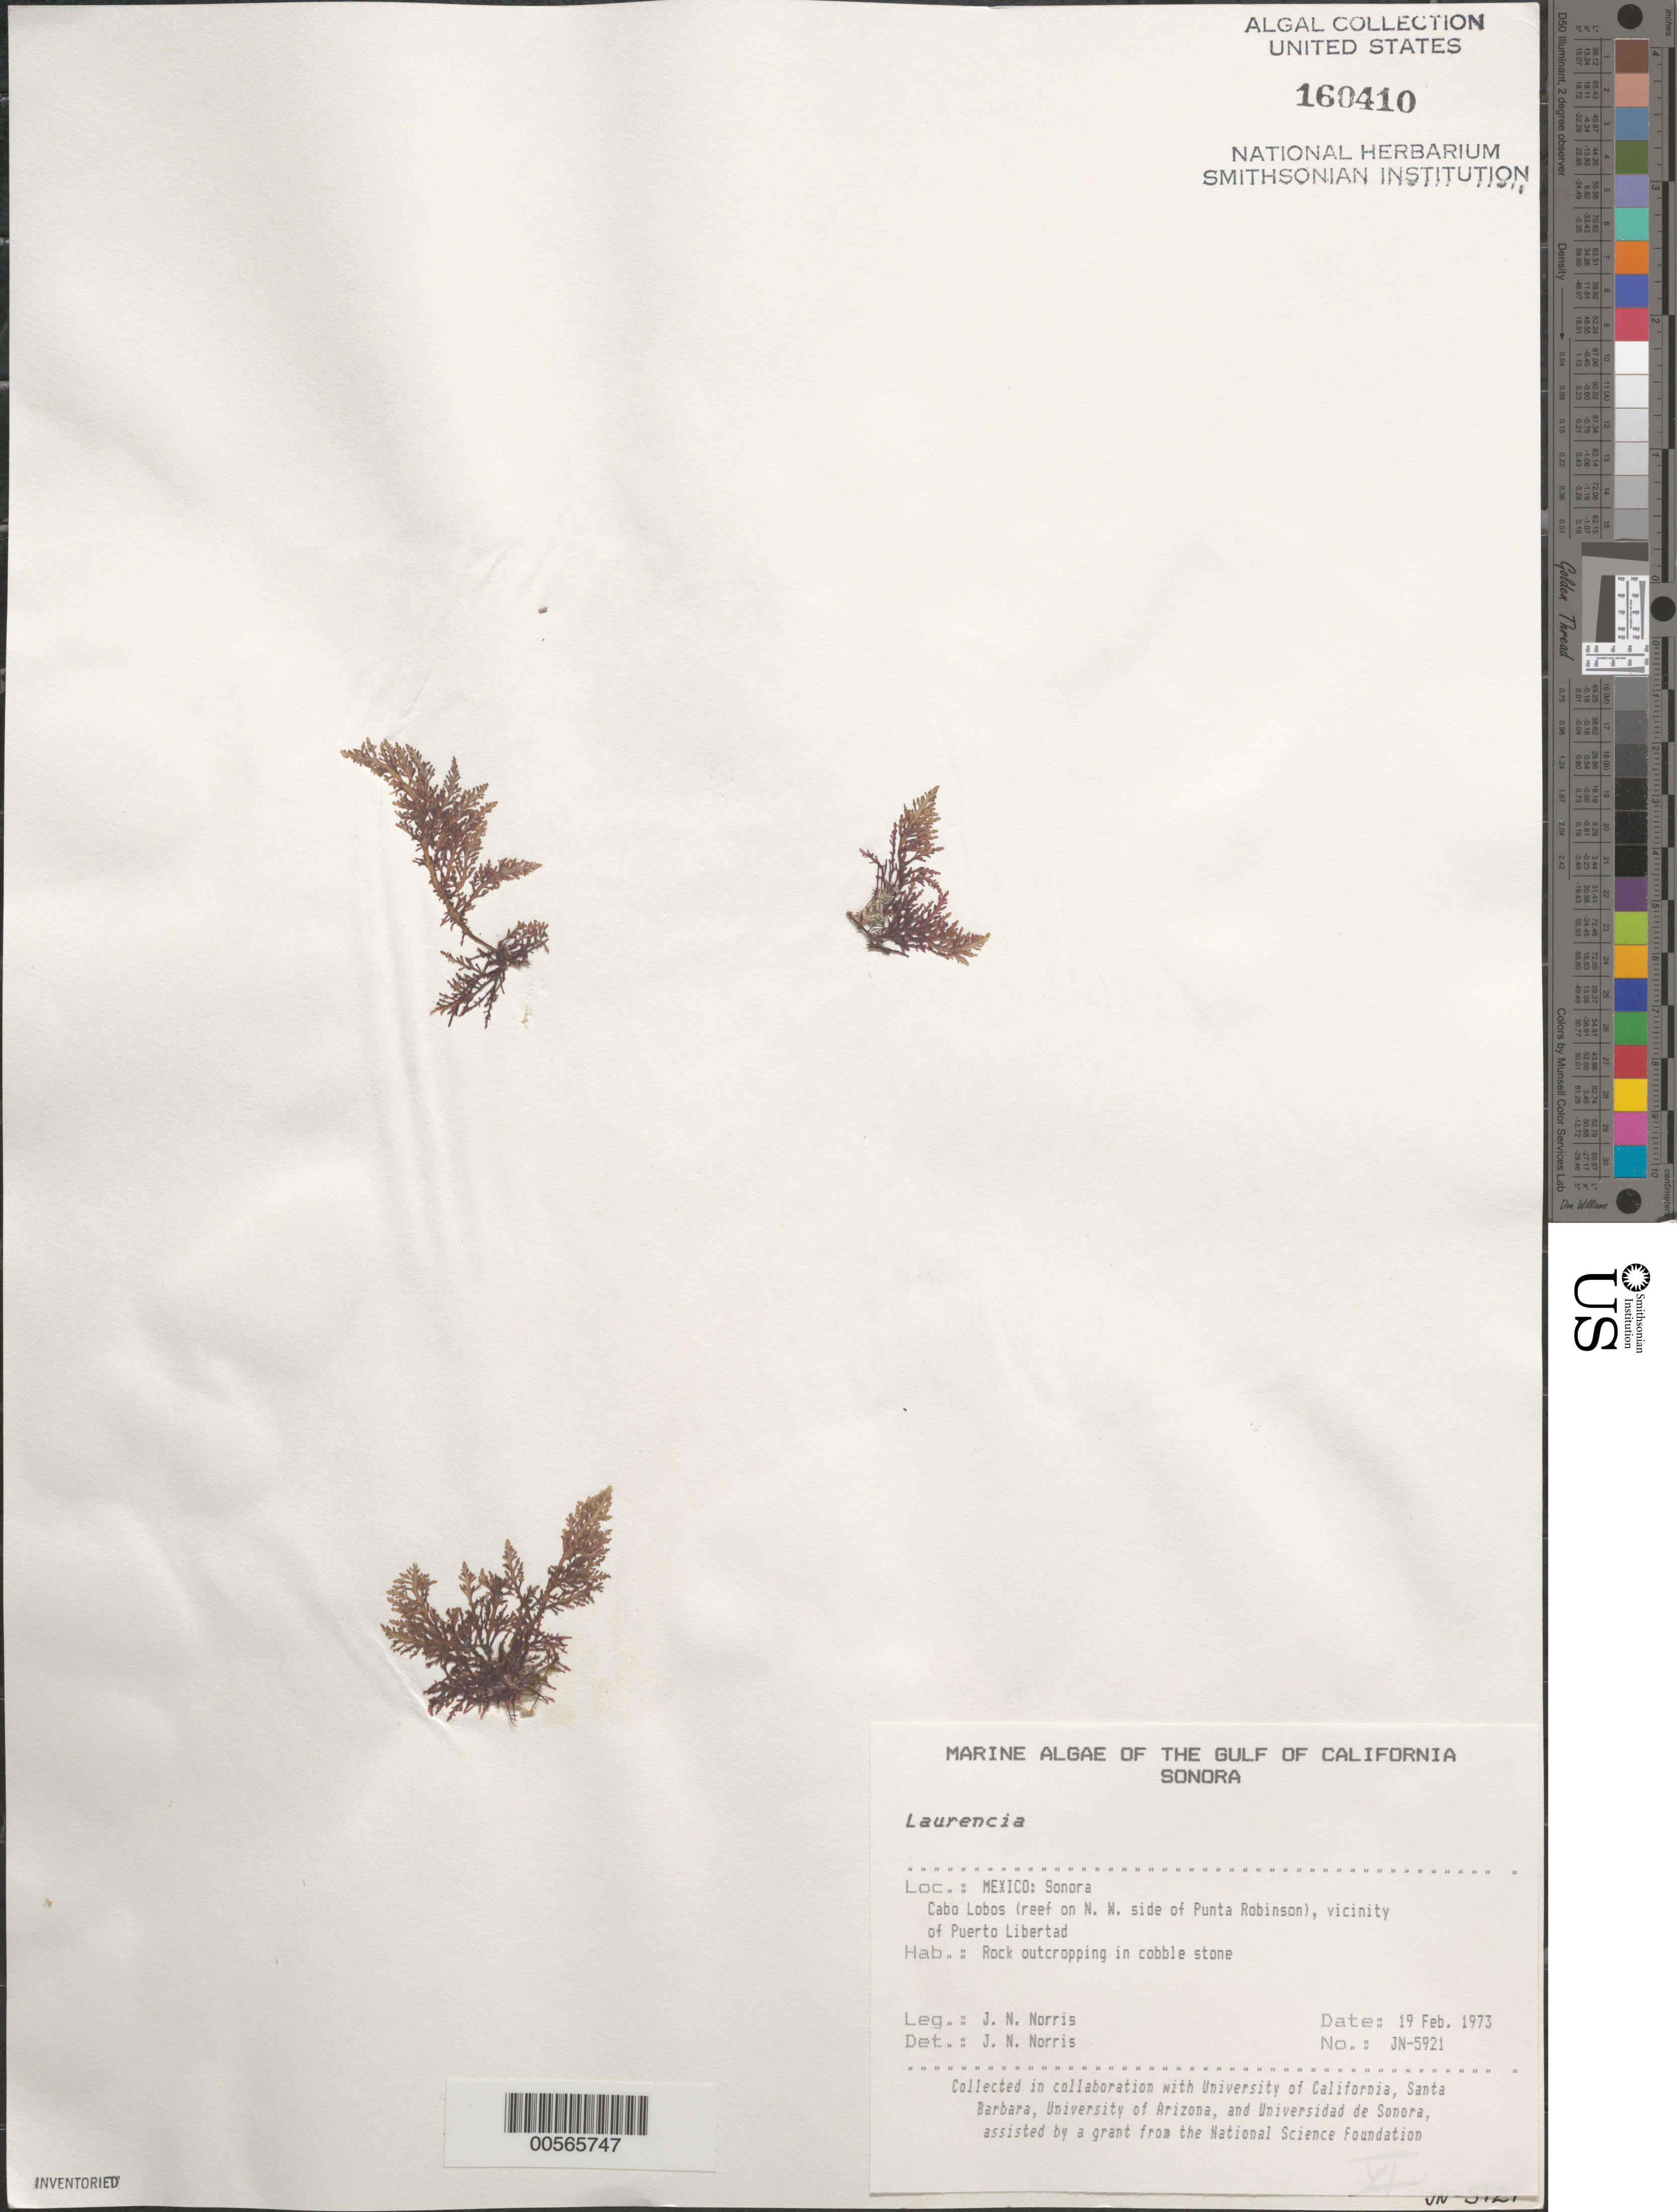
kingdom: Plantae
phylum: Rhodophyta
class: Florideophyceae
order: Ceramiales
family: Rhodomelaceae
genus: Laurencia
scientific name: Laurencia sp.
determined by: Norris, James N.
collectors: J. N. Norris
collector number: JN-5921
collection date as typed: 19 Feb 1973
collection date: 1973-02-19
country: Mexico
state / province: Sonora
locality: Cabo Lobos, northwest Punta Robinson, Puerto Libertad area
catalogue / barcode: US 160410